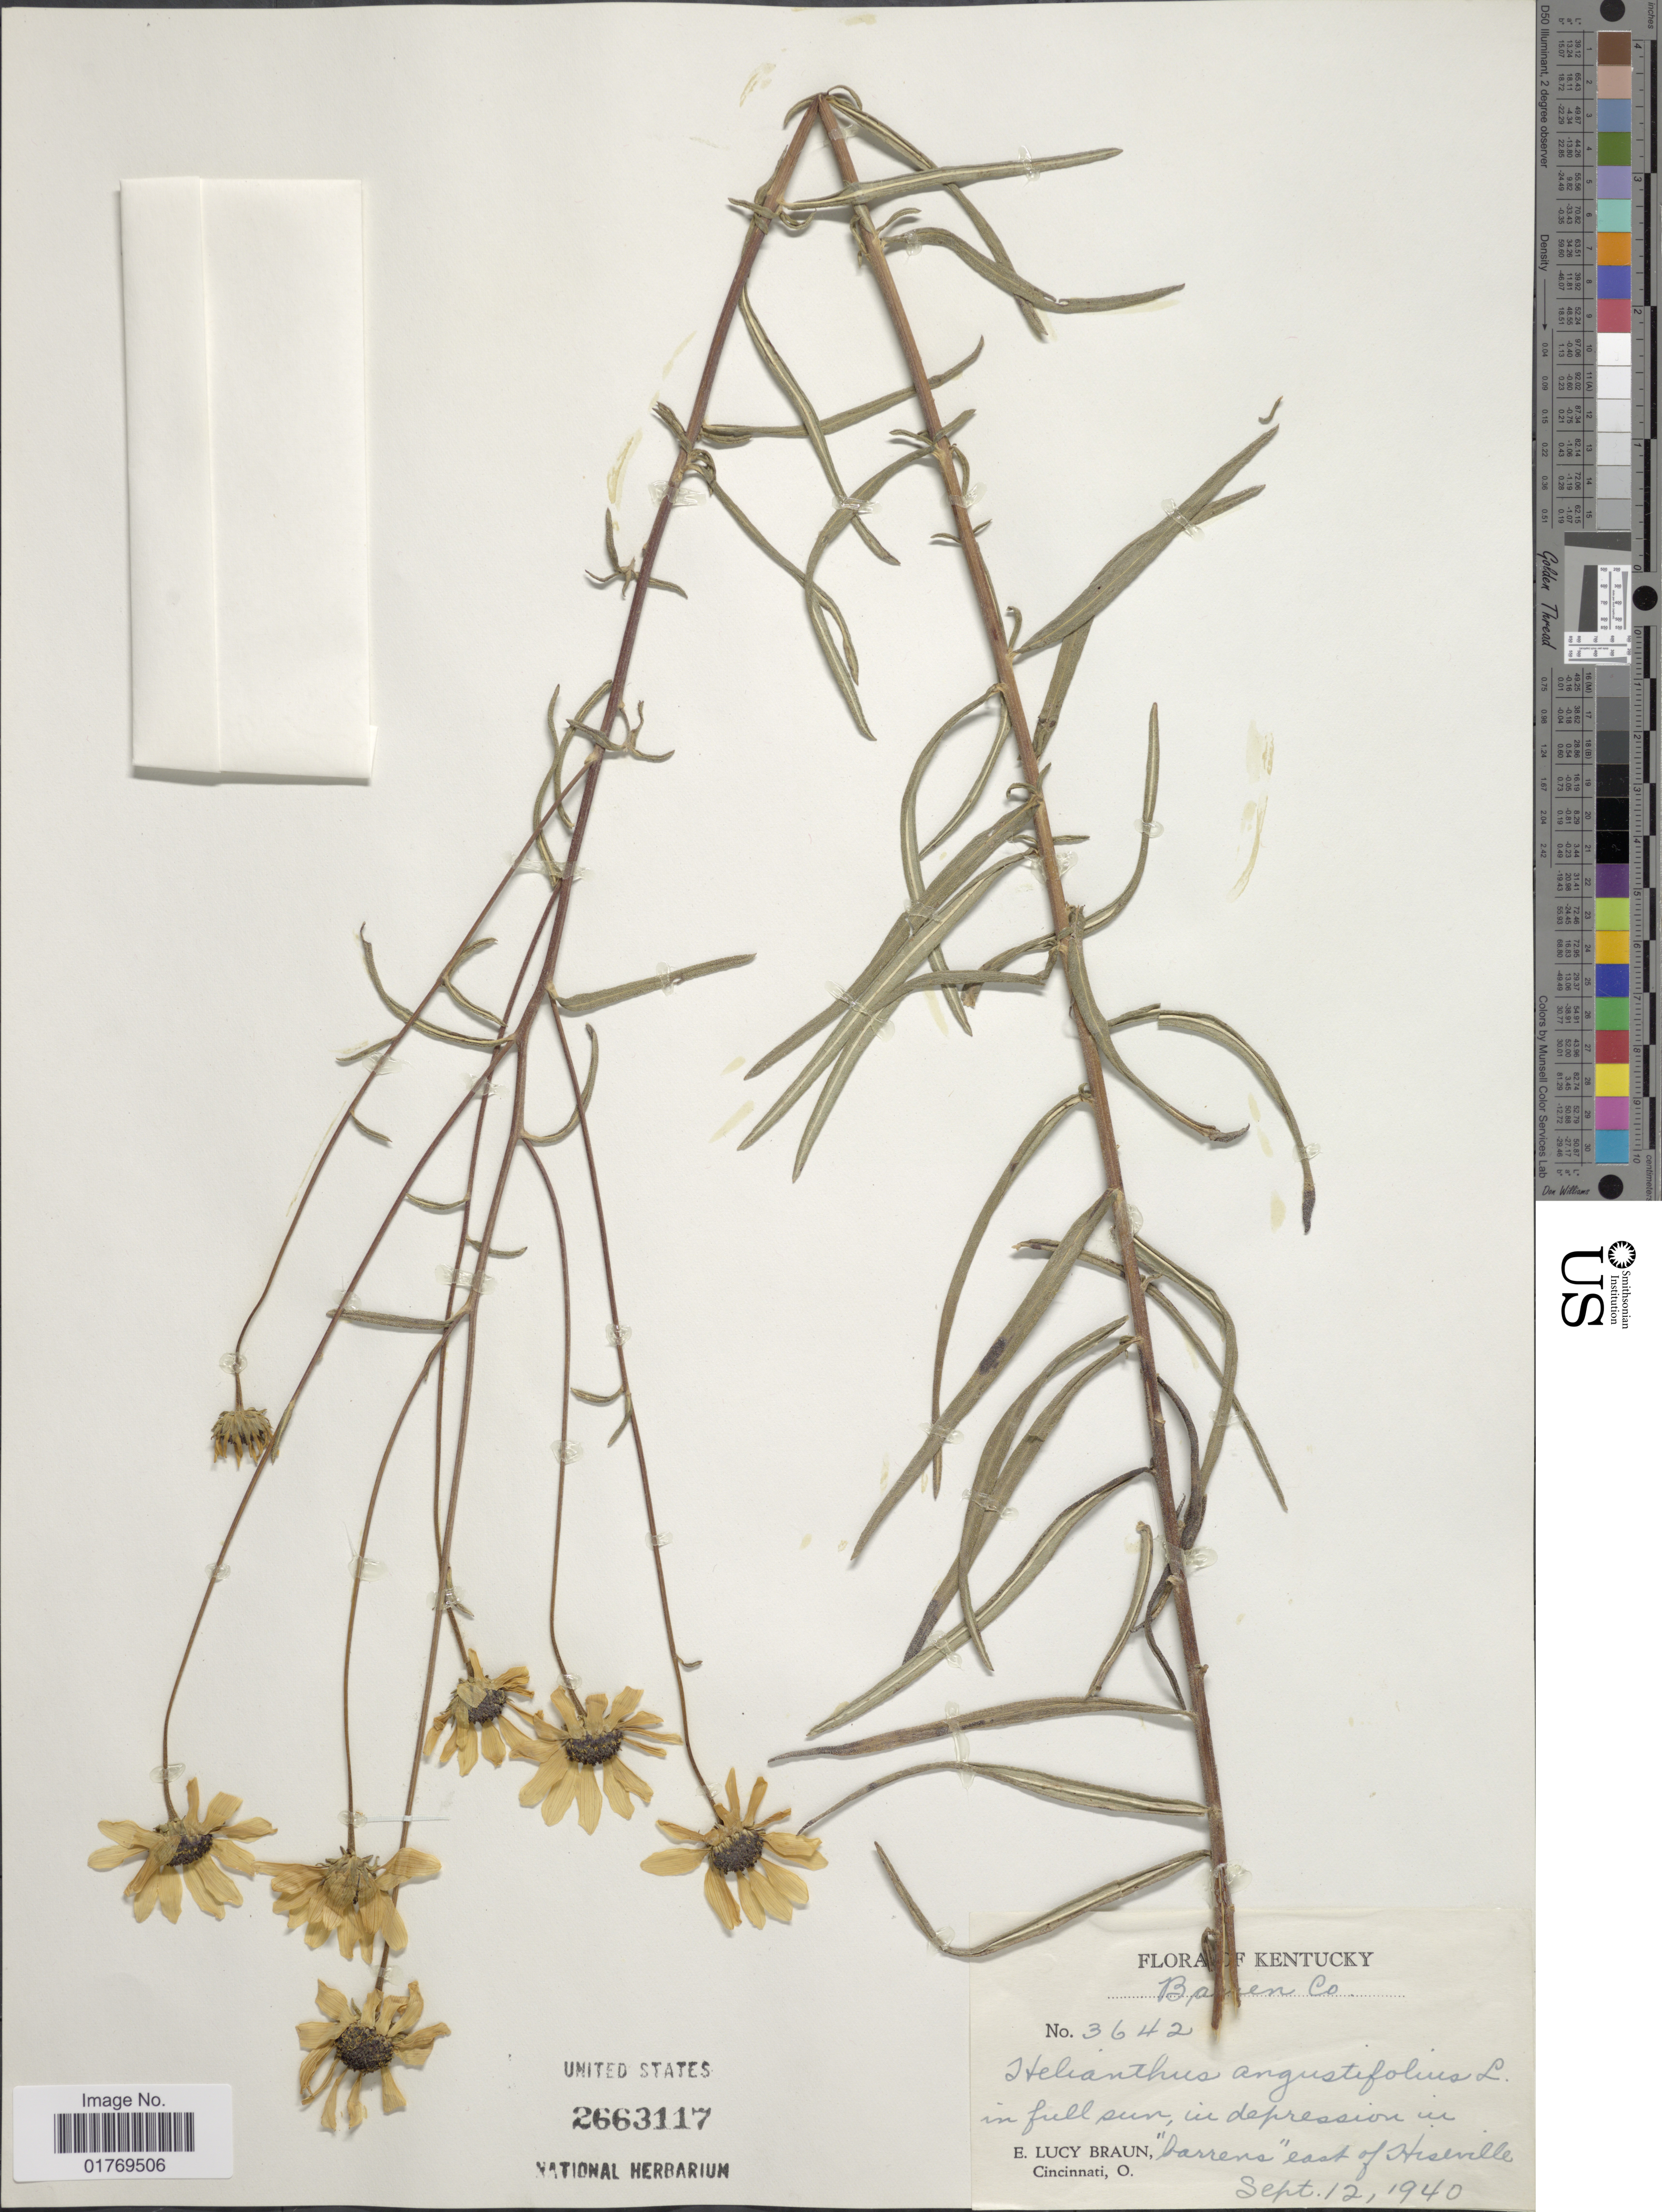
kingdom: Plantae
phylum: Tracheophyta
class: Magnoliopsida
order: Asterales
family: Asteraceae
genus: Helianthus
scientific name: Helianthus angustifolius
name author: L.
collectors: E. L. Braun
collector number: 3642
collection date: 1940-09-12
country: United States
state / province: Kentucky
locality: Barren Co. "barrens" east of Hiseville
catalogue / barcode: US 2663117